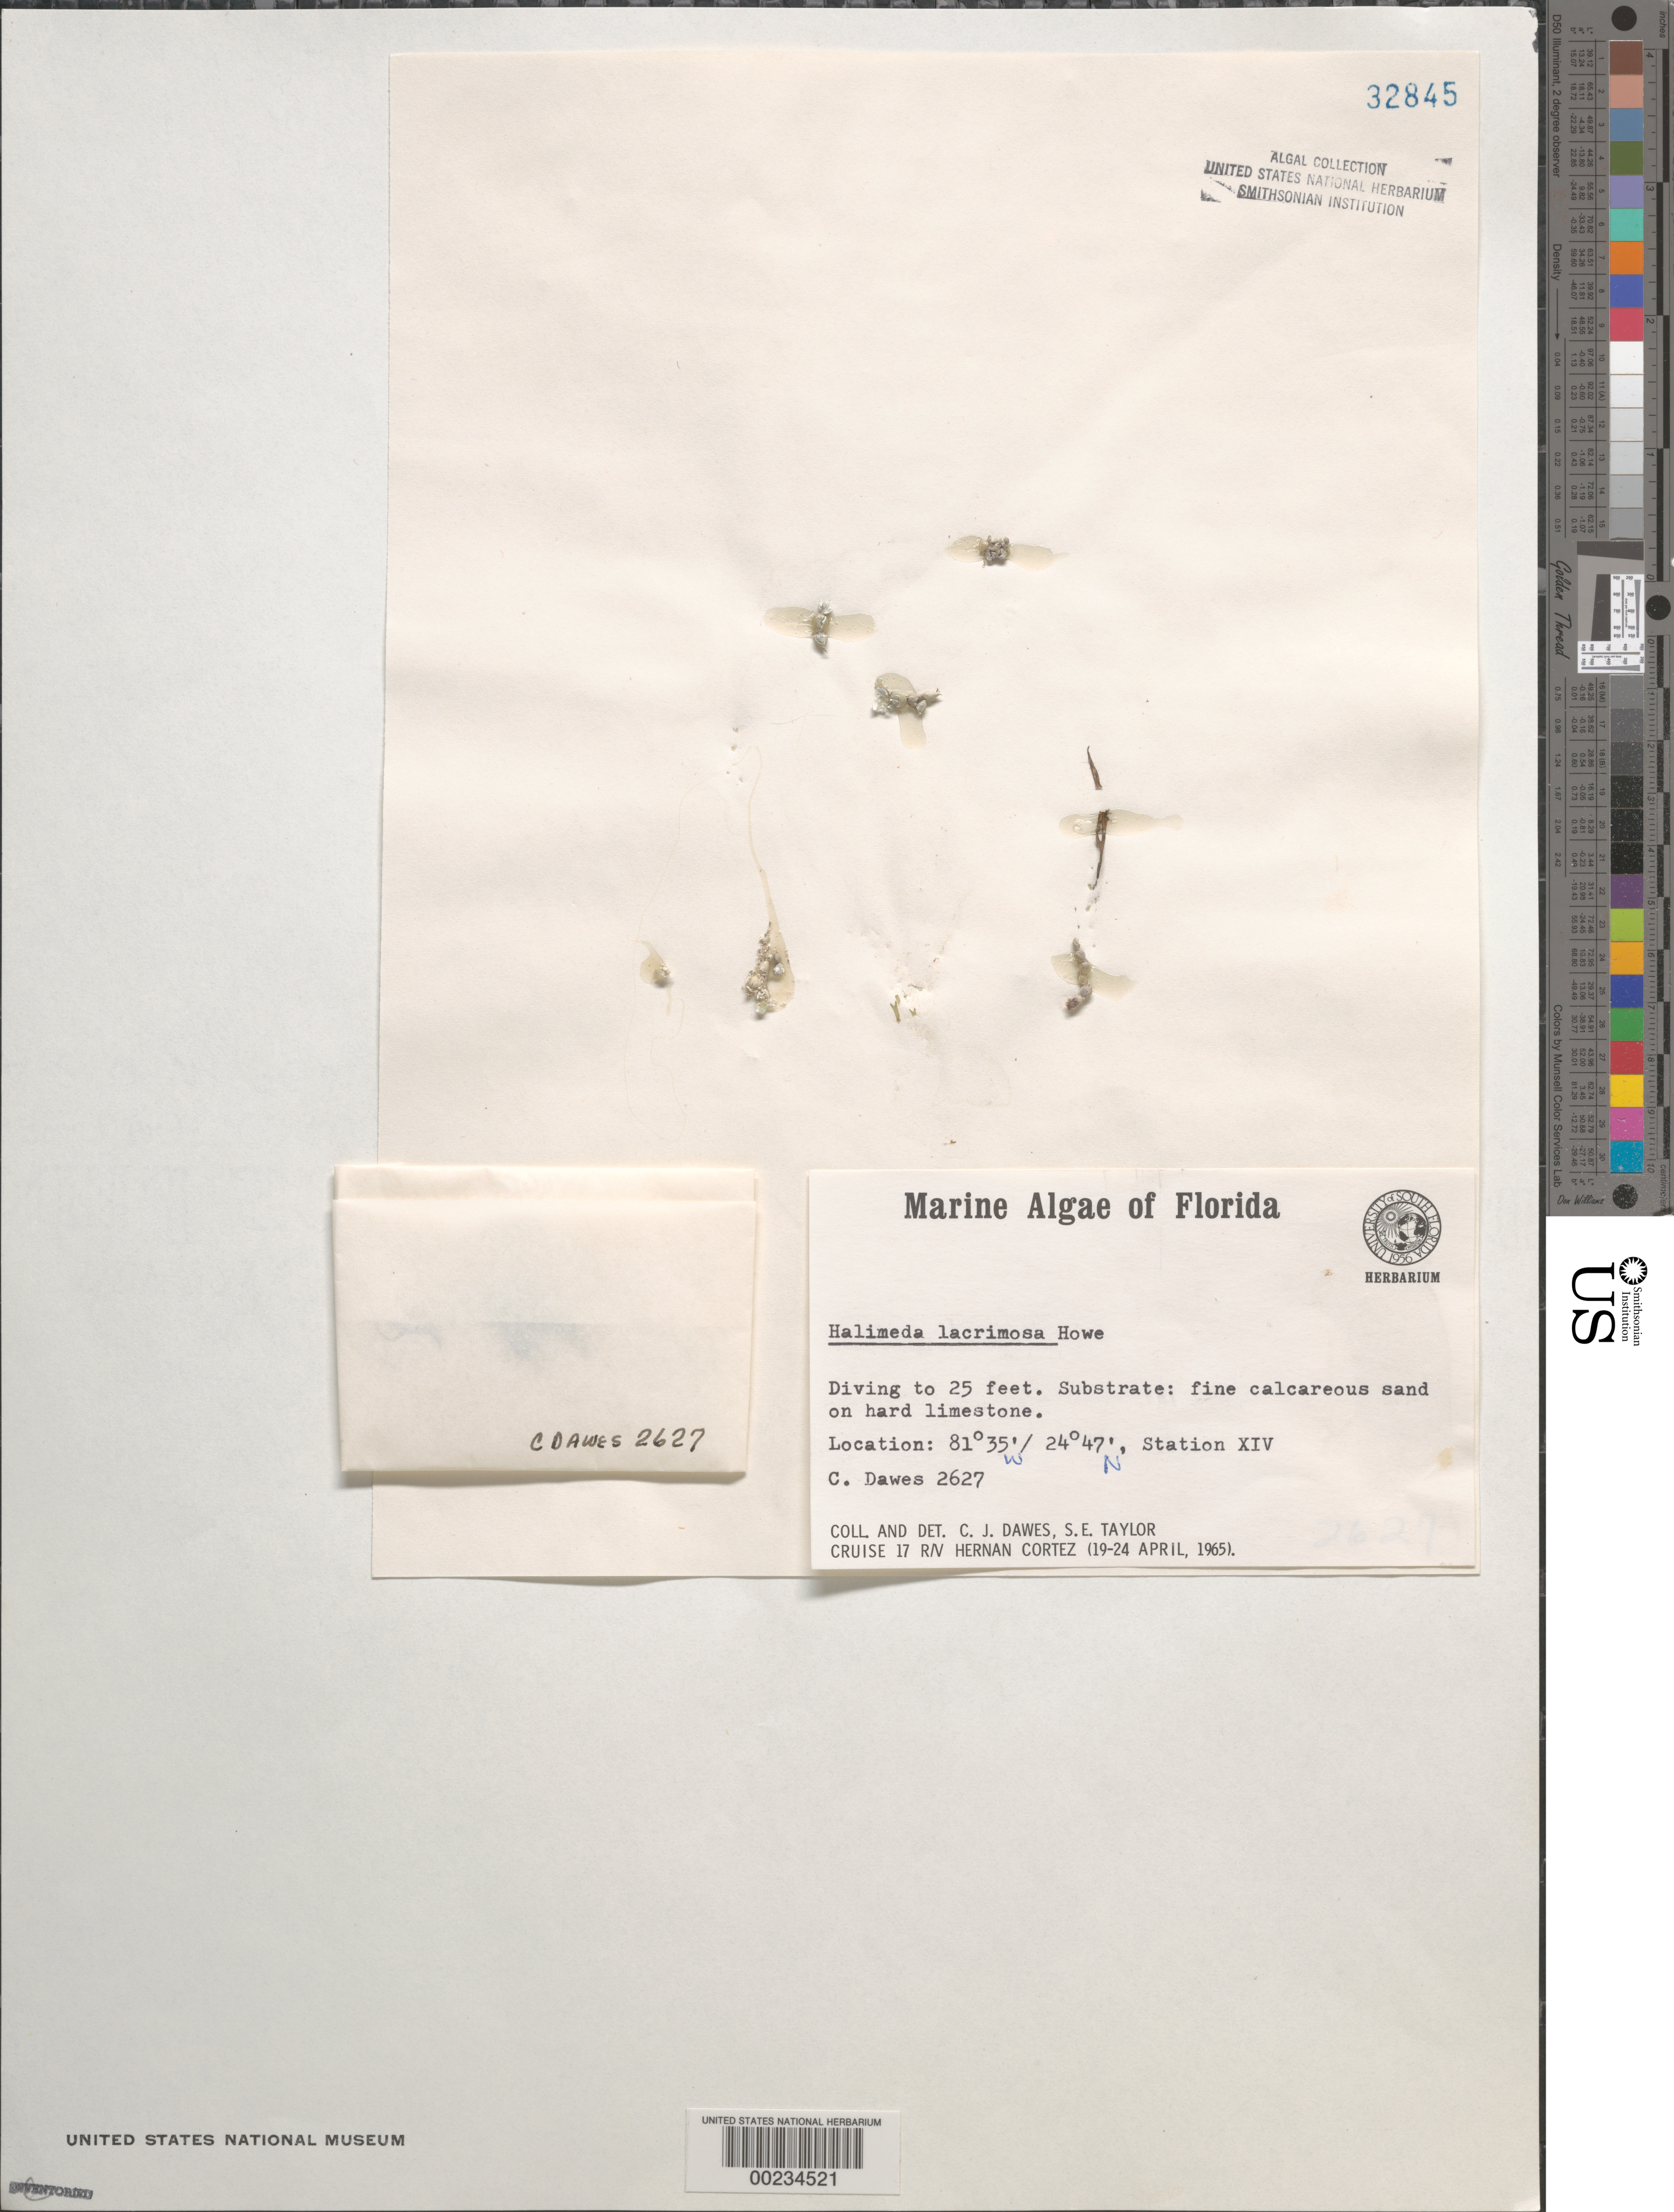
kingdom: Plantae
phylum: Chlorophyta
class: Ulvophyceae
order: Bryopsidales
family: Halimedaceae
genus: Halimeda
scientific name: Halimeda lacrimosa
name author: M. Howe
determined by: Dawes, C. J.; Earle, S. A.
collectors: C. Dawes & S. A. Earle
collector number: Cjd 2627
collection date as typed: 19 Apr 1965 to 24 Apr 1965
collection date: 1965-04-19/1965-04-24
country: United States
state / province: Florida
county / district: Monroe County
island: Florida Keys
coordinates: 24 47' N, 81 35' W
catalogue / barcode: US 32845